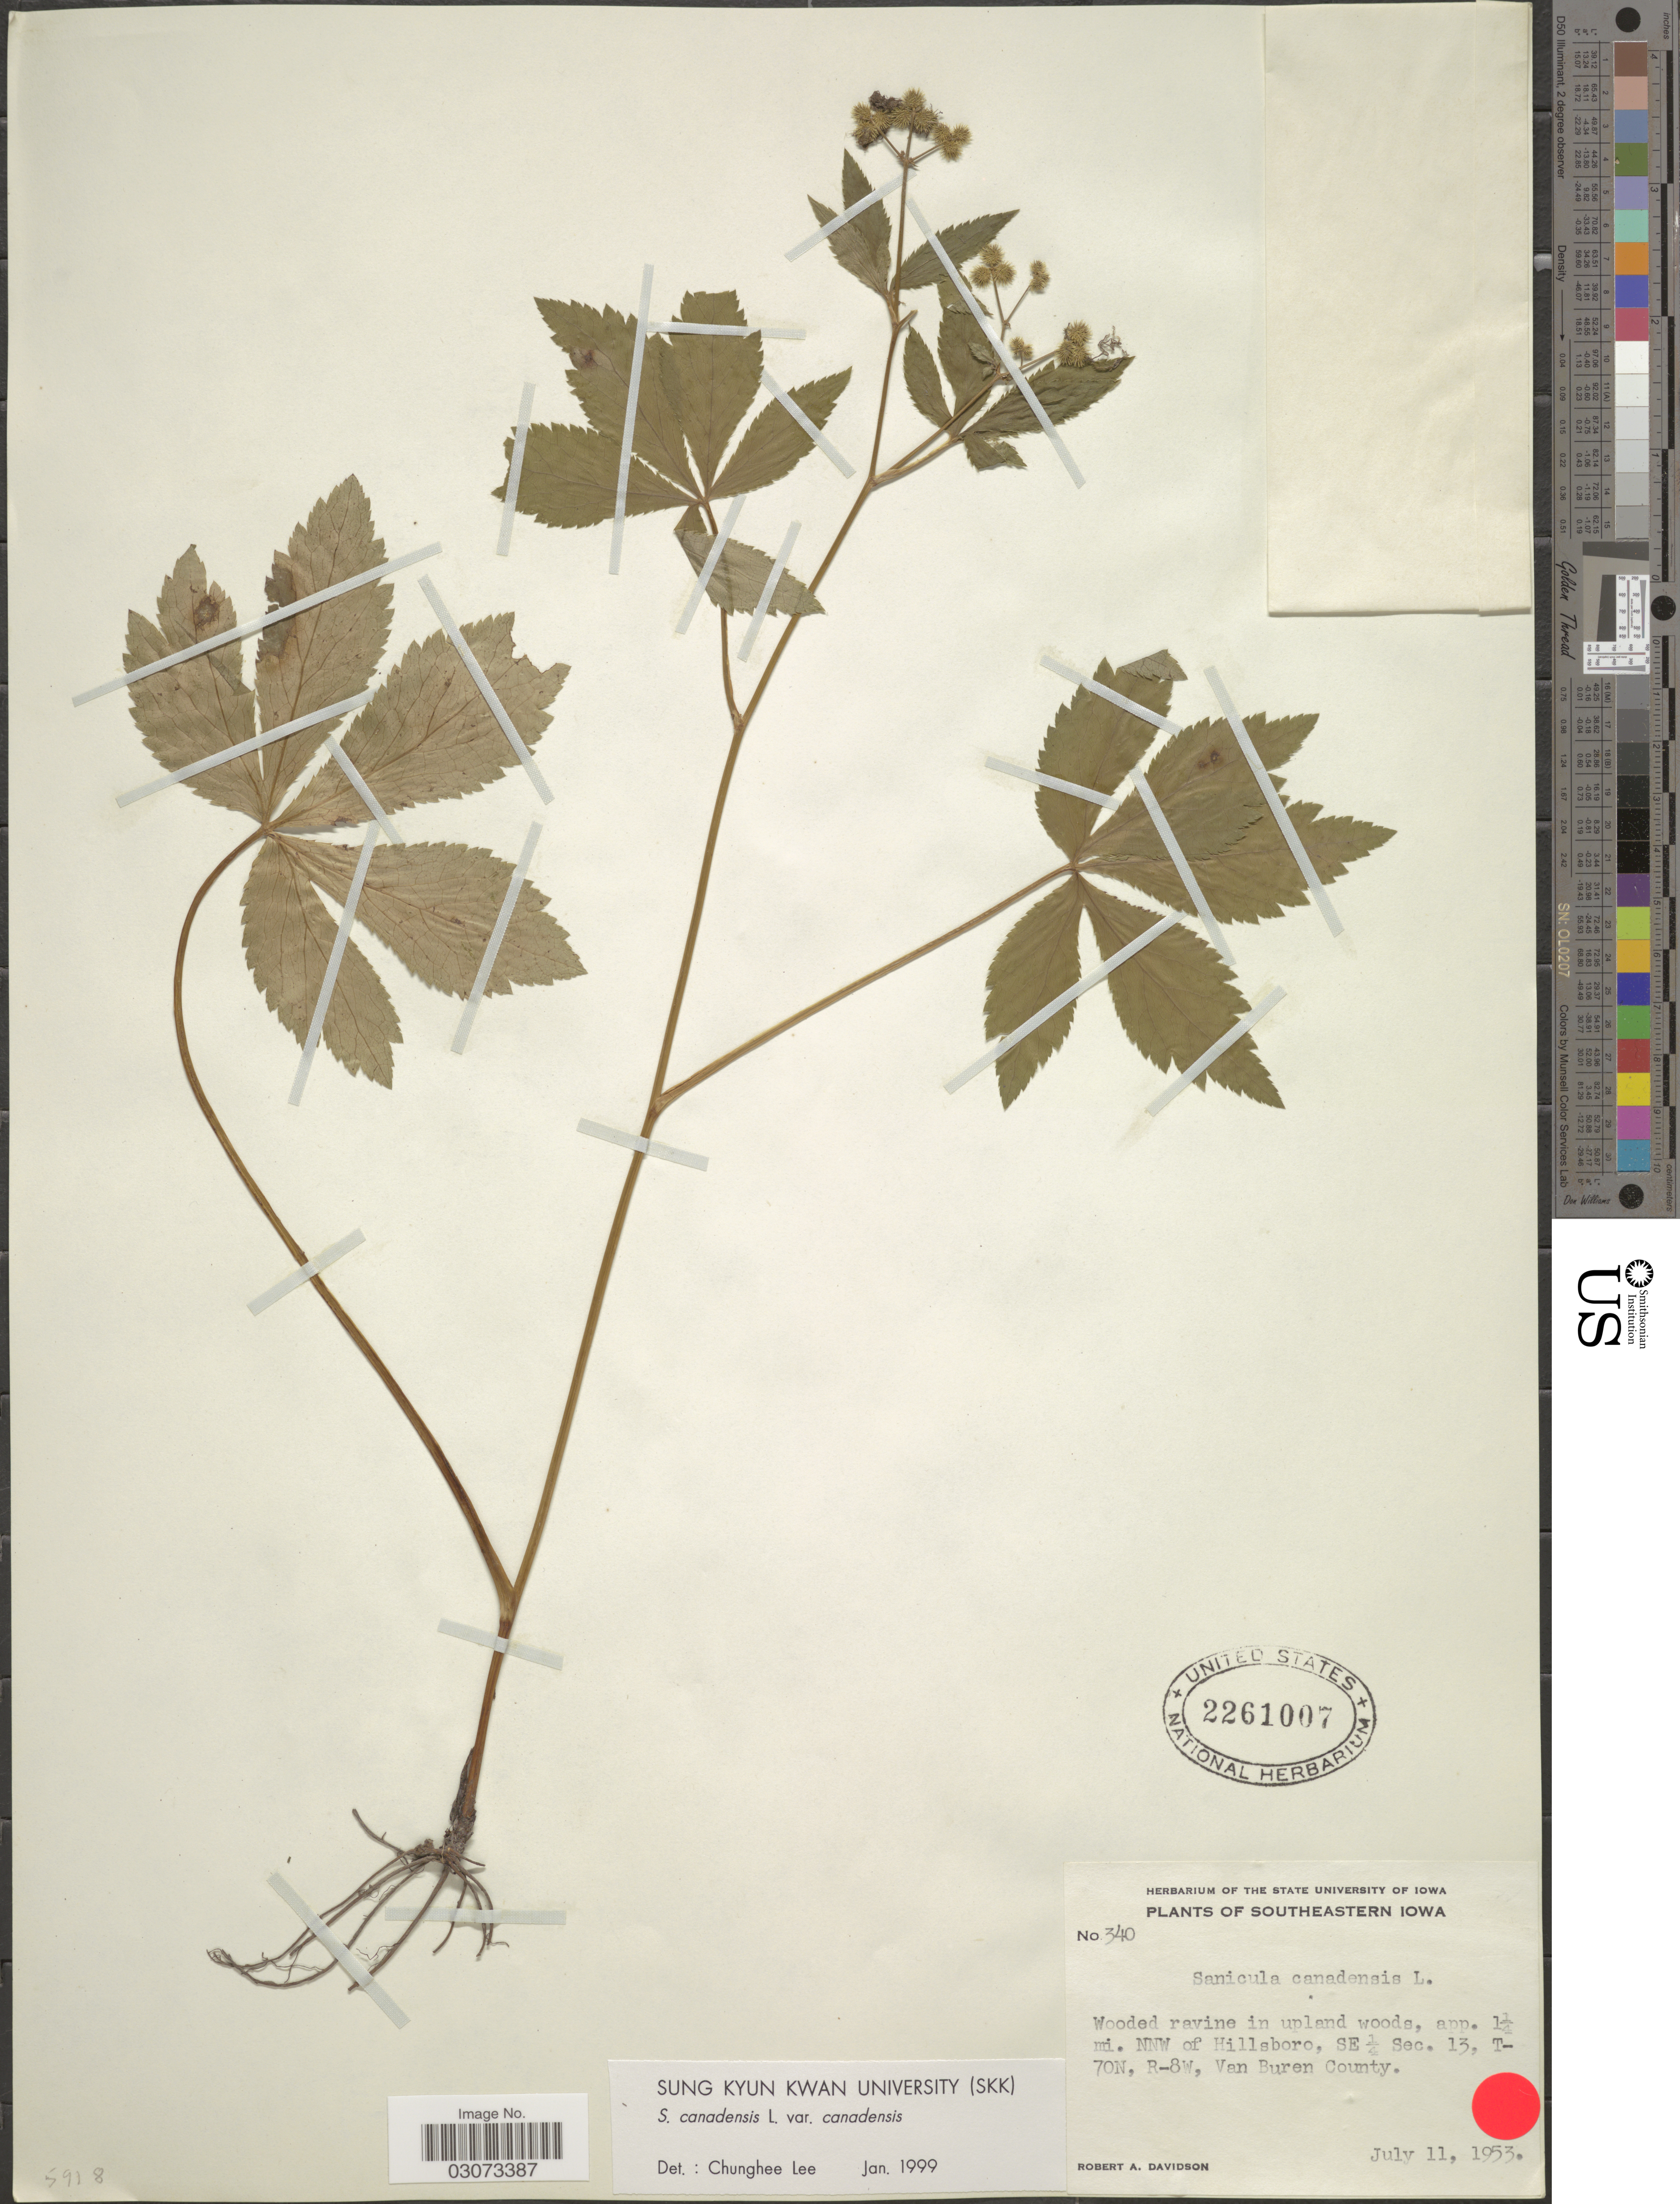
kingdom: Plantae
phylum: Tracheophyta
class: Magnoliopsida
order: Apiales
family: Apiaceae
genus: Sanicula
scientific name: Sanicula canadensis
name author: L.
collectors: R. A. Davidson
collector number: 340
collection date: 1953-07-11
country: United States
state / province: Iowa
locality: Southeastern Iowa. App. 1¼ mi. NNW of Hillsboro, SE ¼ Sec. 13, T-70N, R-8W, Van Buren County.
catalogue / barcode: US 2261007